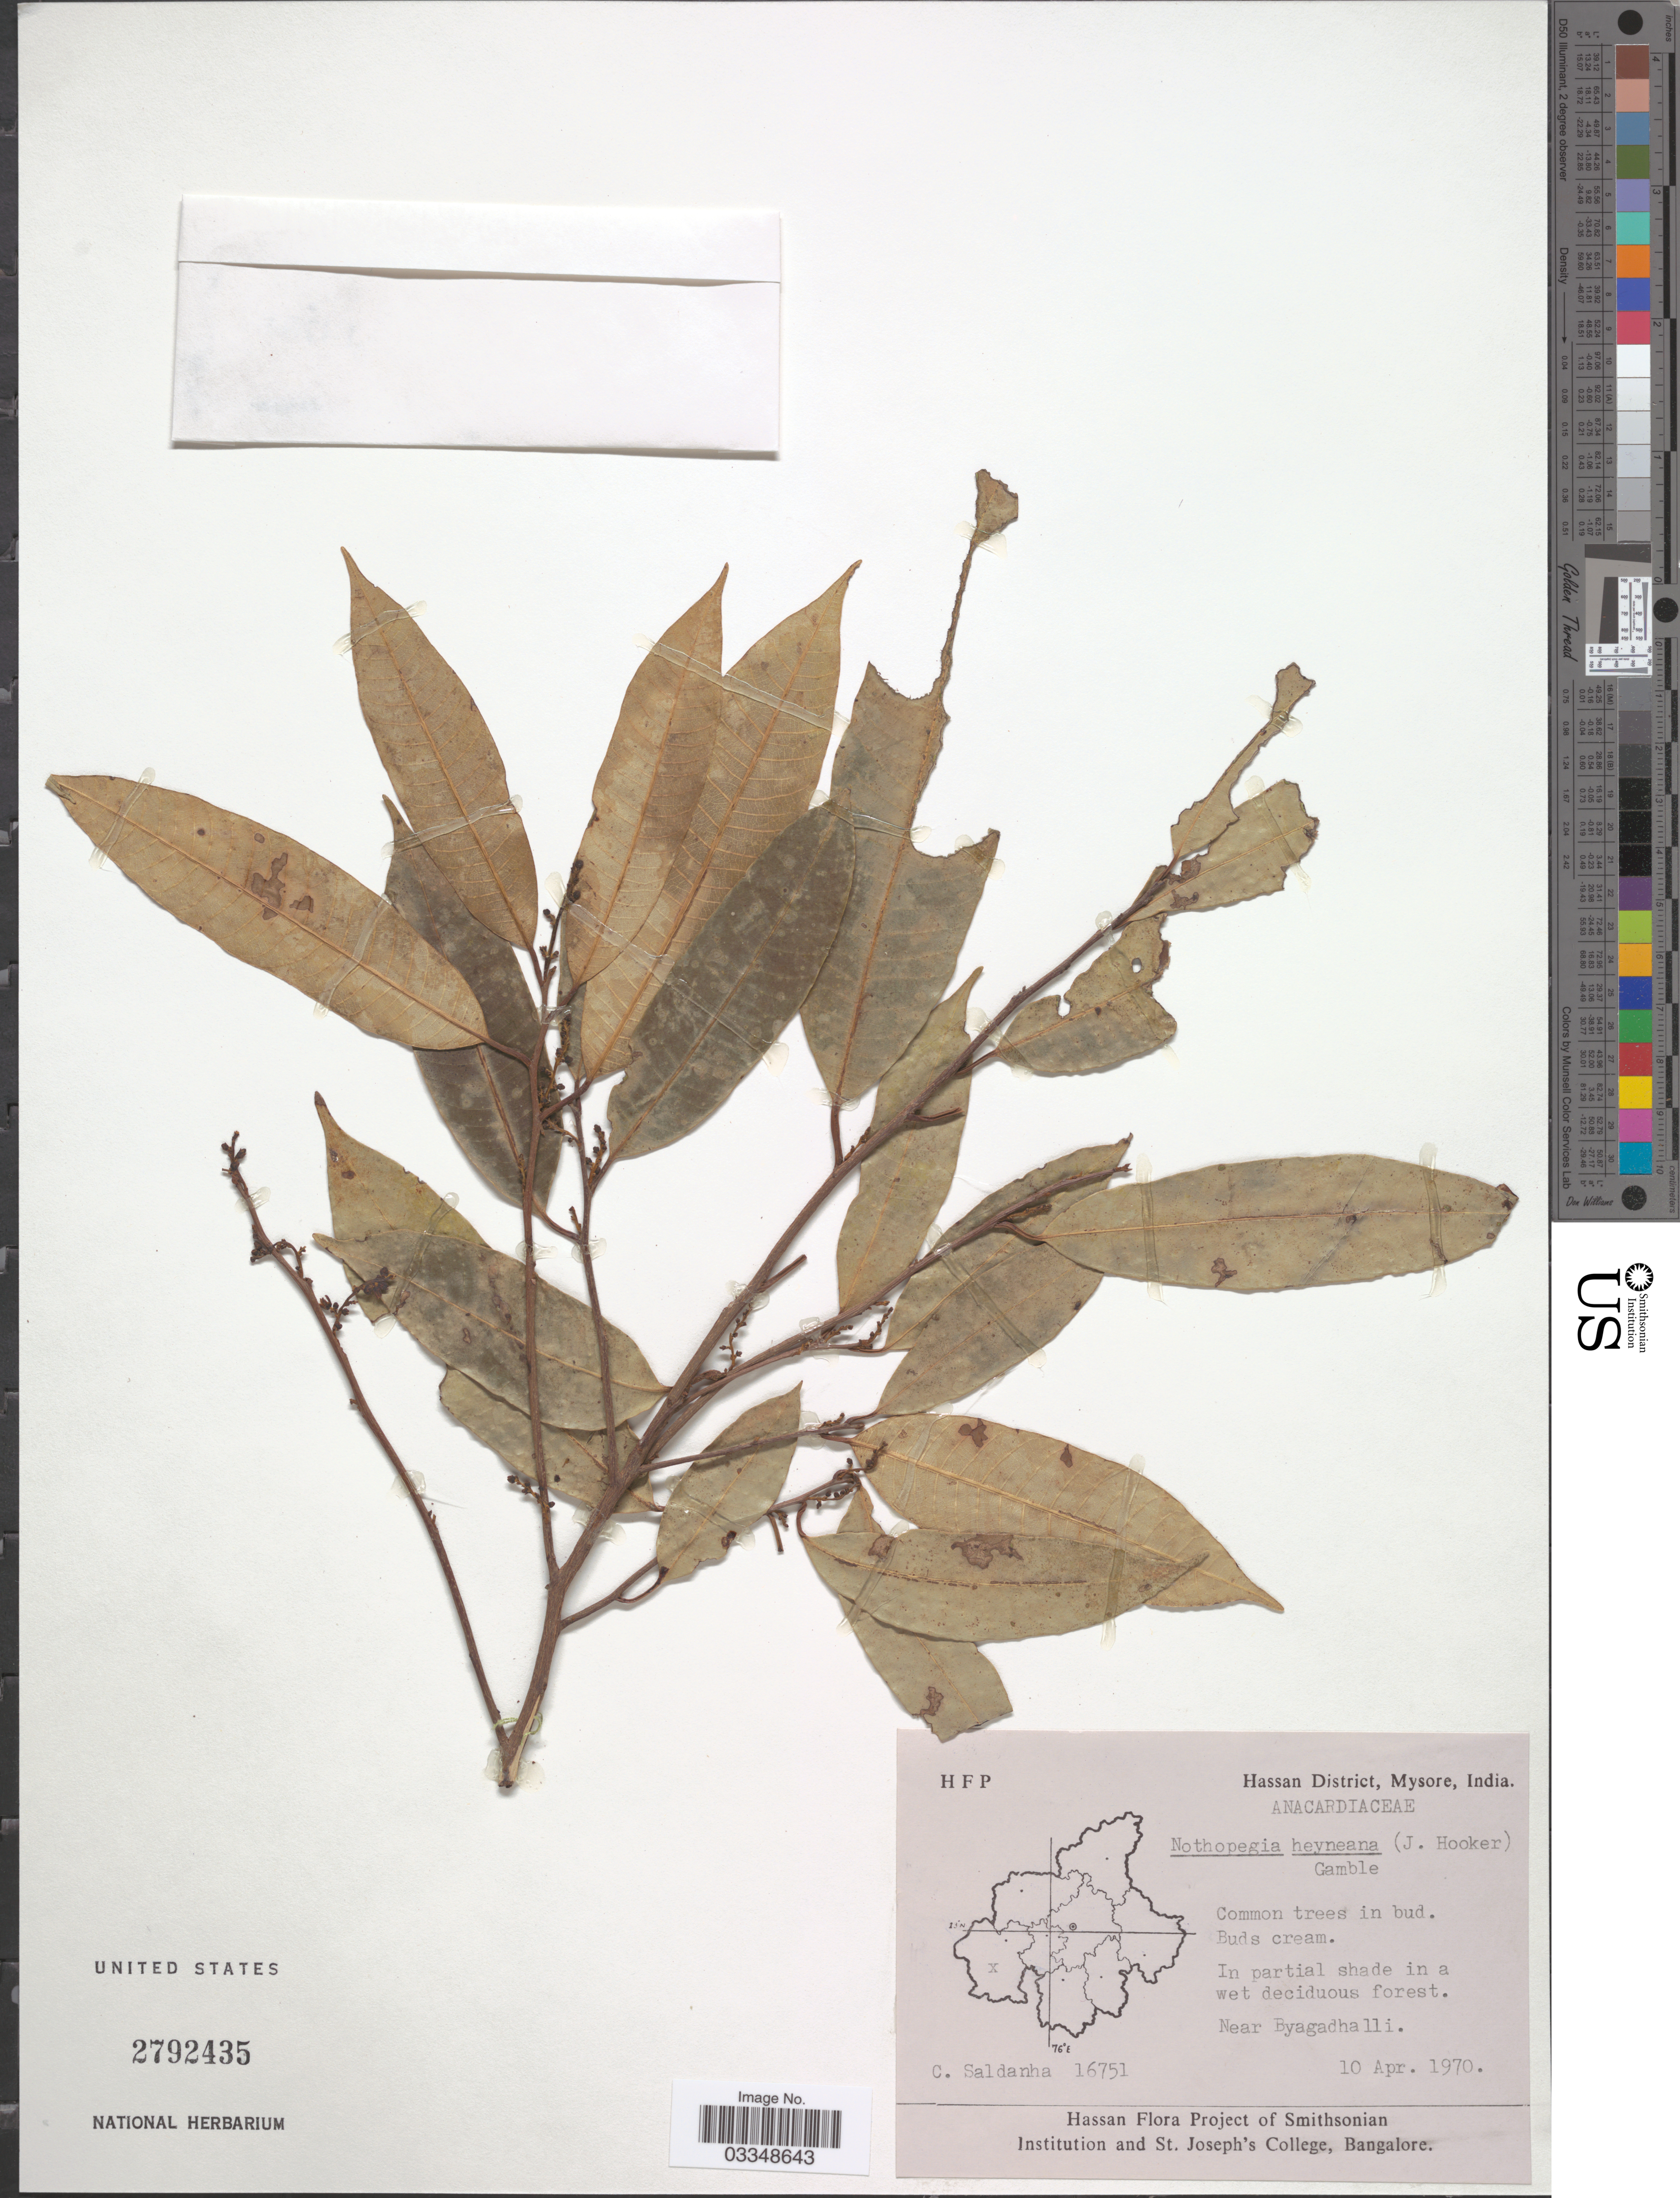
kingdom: Plantae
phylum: Tracheophyta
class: Magnoliopsida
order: Sapindales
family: Anacardiaceae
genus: Nothopegia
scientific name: Nothopegia heyneana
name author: Gamble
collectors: C. Saldanha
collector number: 16751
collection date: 1970-04-10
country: India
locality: Hassan District, Mysore. Near Byagadhalli.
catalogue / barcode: US 2792435